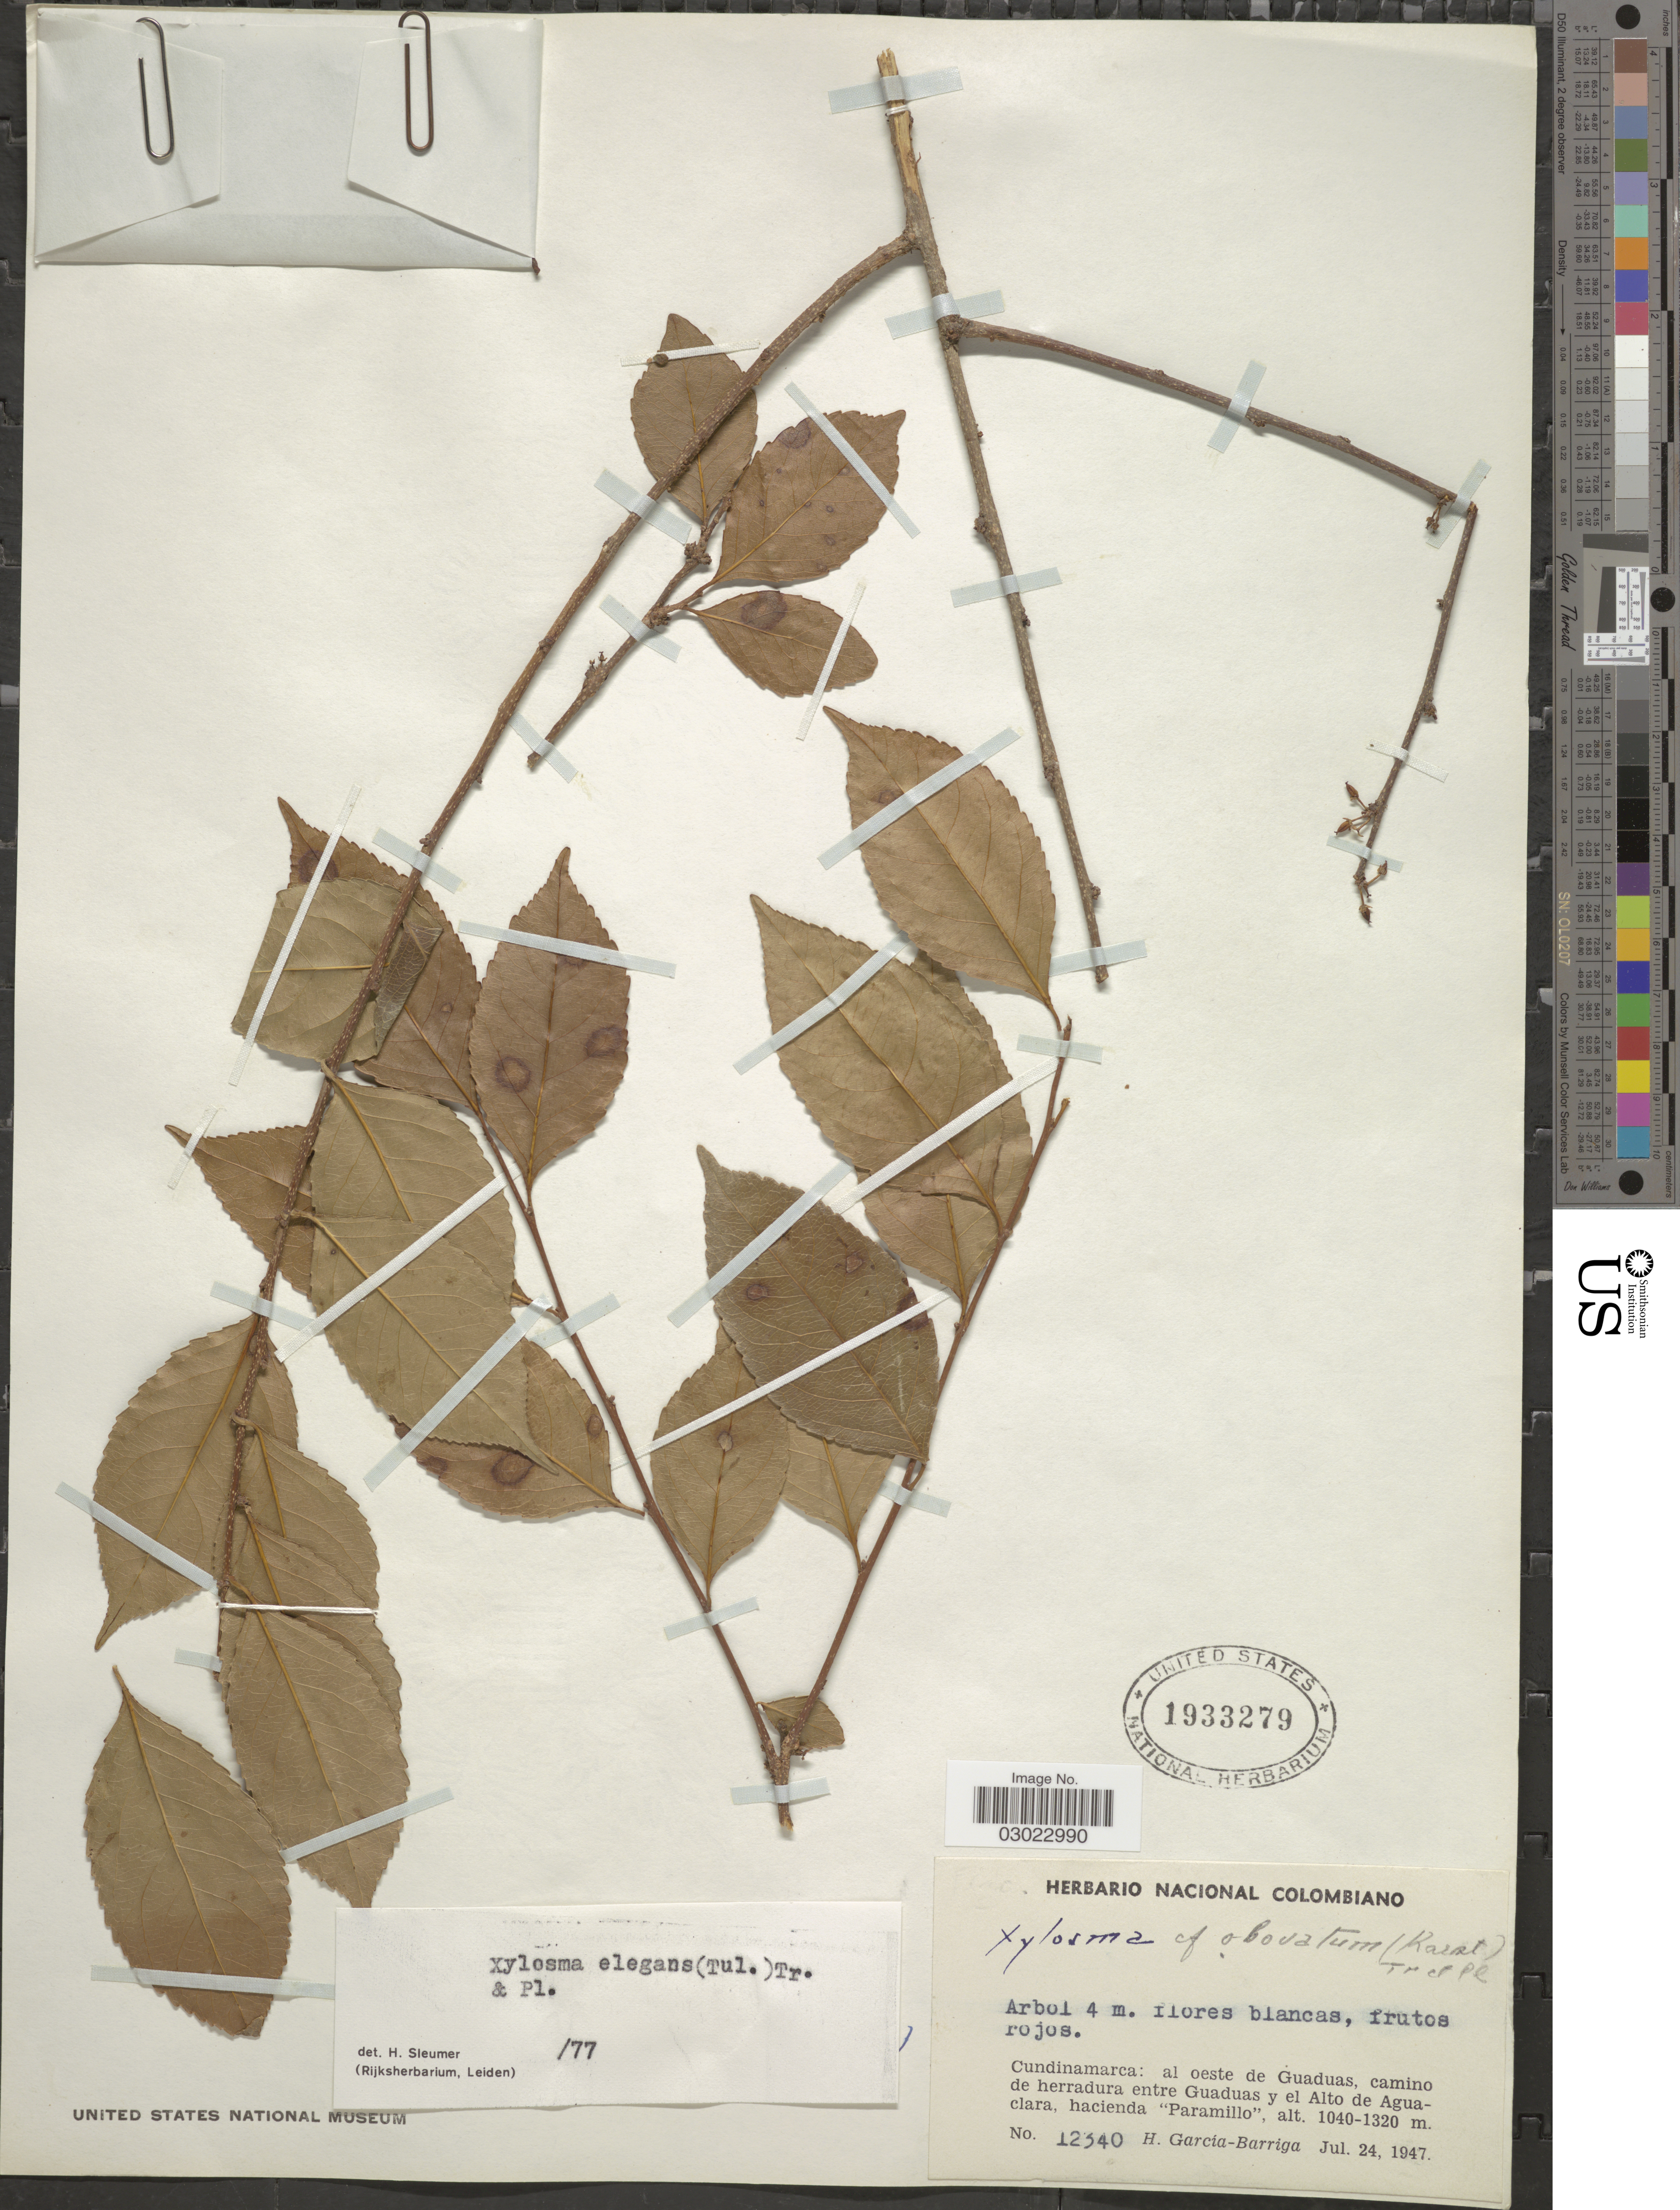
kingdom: Plantae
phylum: Tracheophyta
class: Magnoliopsida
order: Malpighiales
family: Salicaceae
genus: Xylosma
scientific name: Xylosma elegans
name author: (Tul.) Planch. & Triana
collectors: H. García Barriga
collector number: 12340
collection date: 1947-07-24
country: Colombia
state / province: Cundinamarca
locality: Al oeste de Guaduas, camino de herradura entre Guadas y el Alto de Aguaclara, Hacienda <<Paramillo>>.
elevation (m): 1040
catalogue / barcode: US 1933279